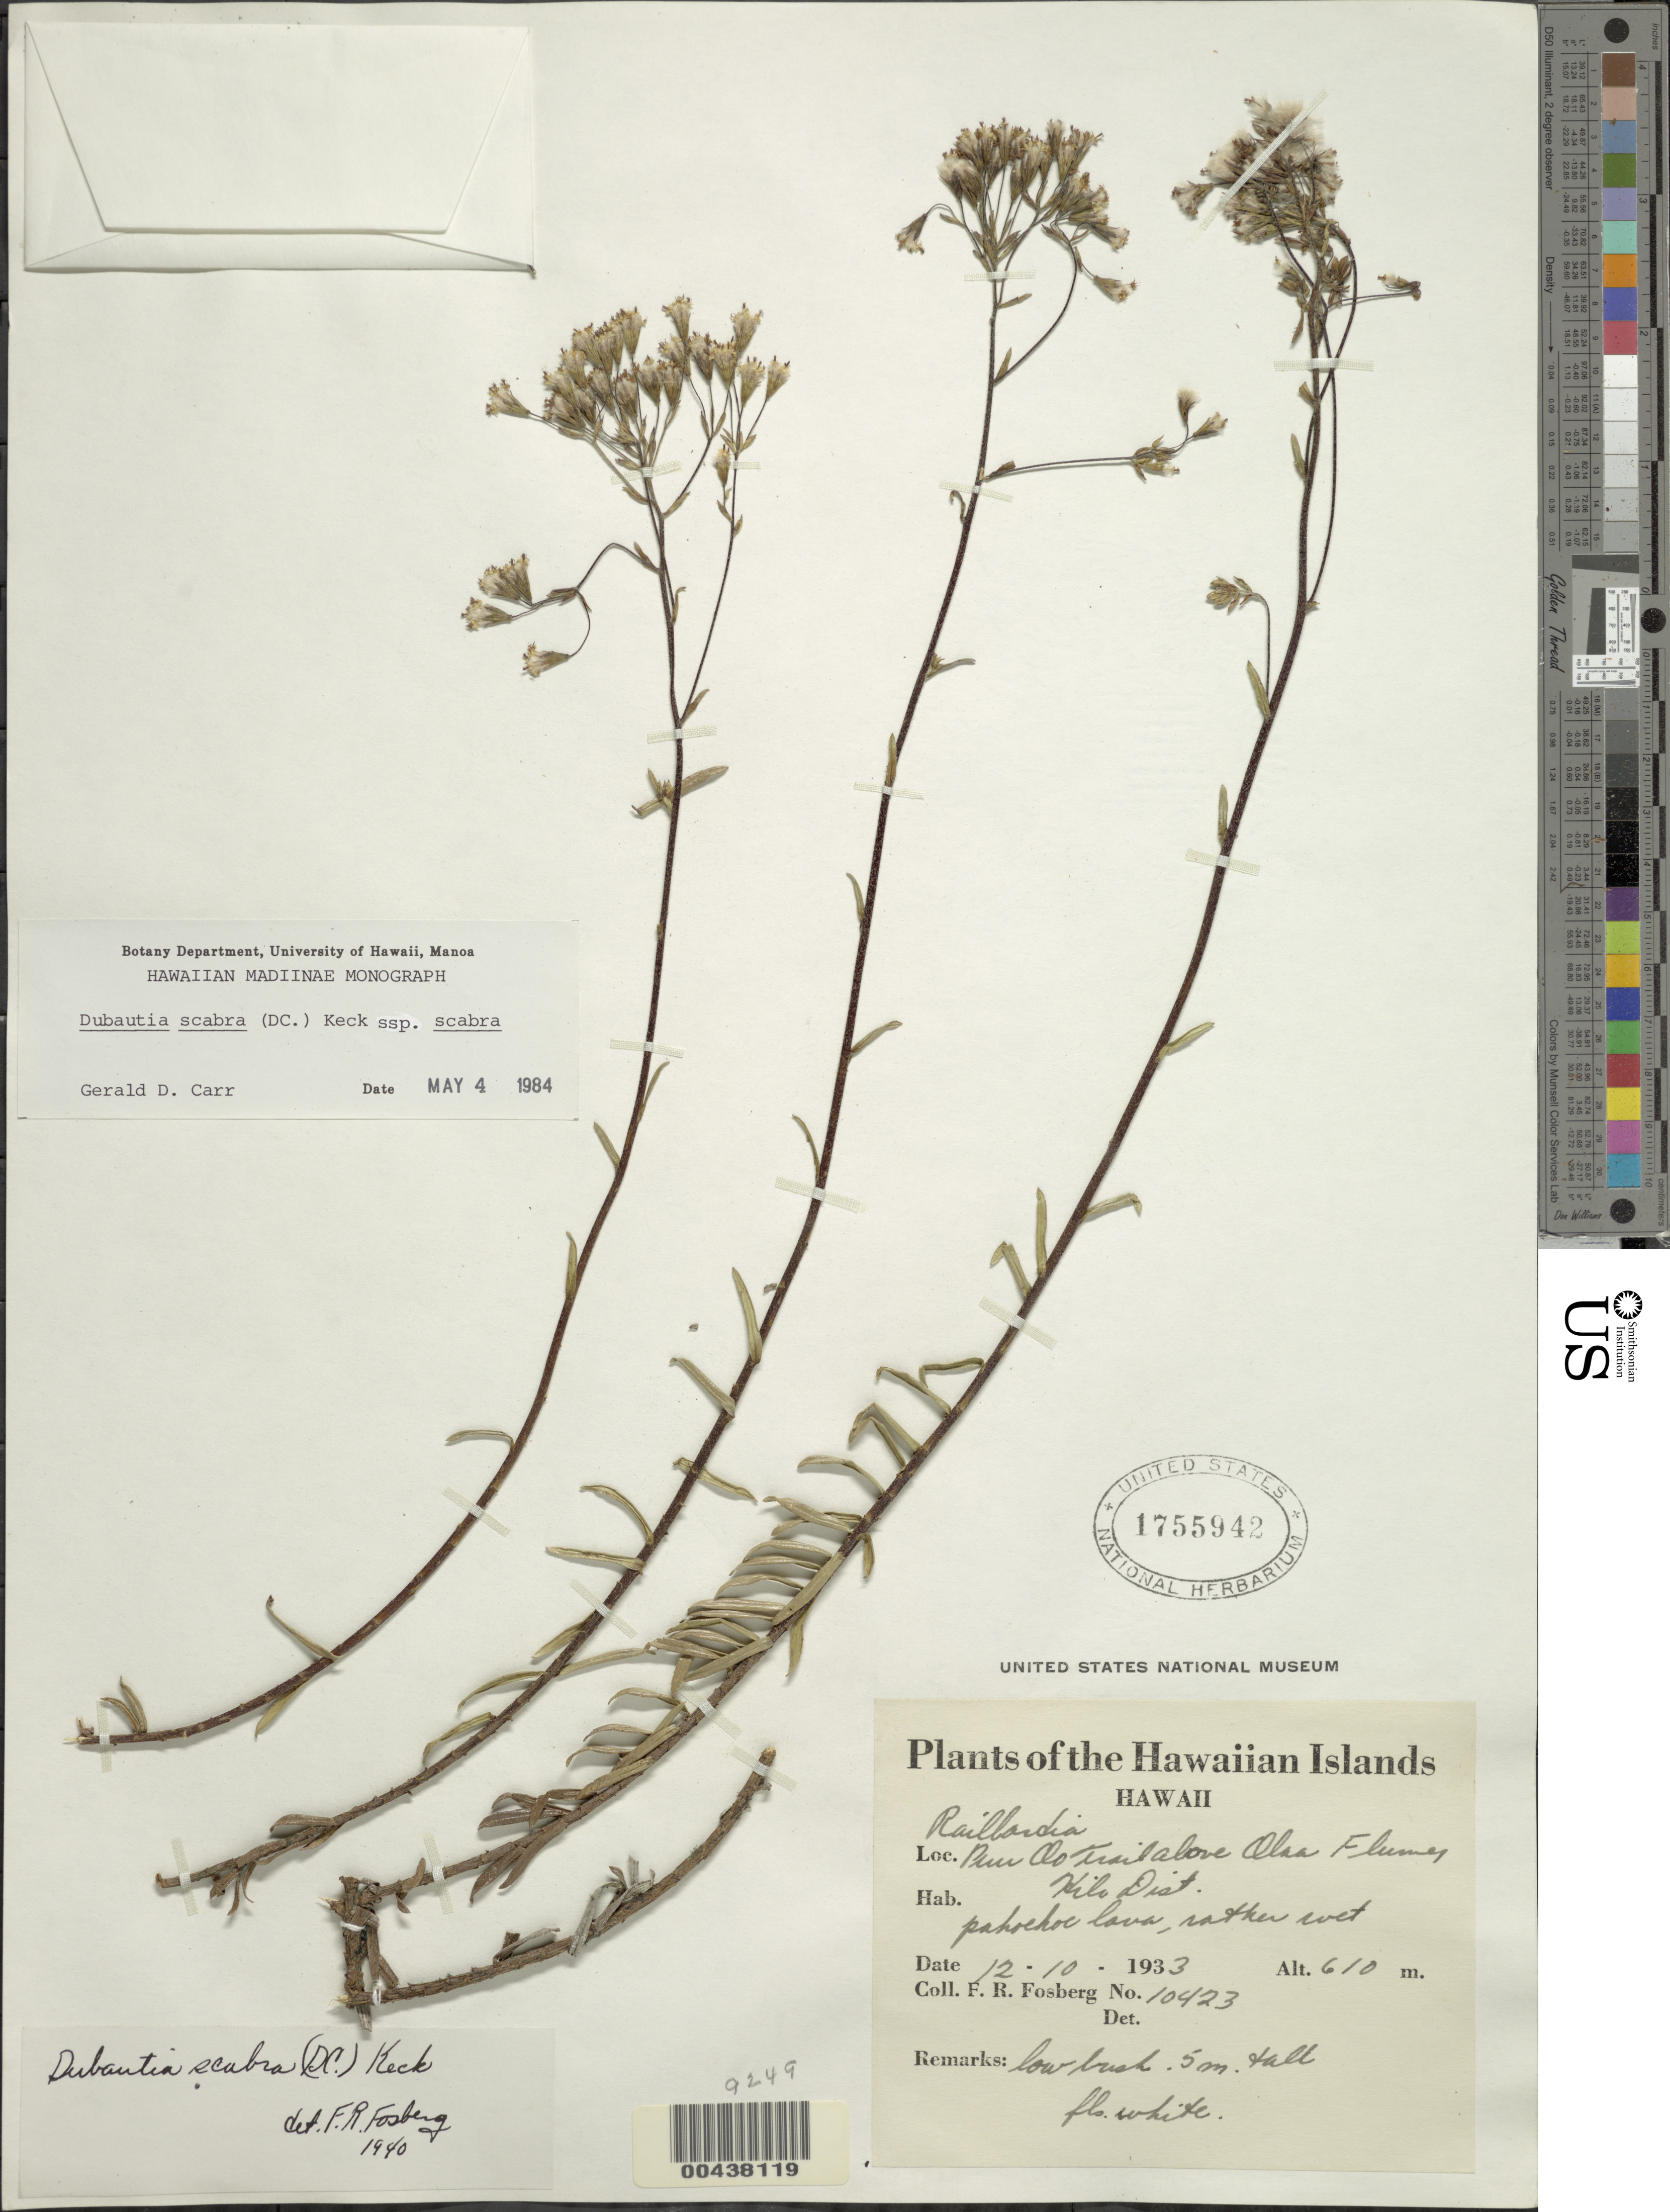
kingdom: Plantae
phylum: Tracheophyta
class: Magnoliopsida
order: Asterales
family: Asteraceae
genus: Dubautia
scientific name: Dubautia scabra subsp. scabra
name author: (DC.) D.D. Keck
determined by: Carr, G. D.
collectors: F. R. Fosberg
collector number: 10423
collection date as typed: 12 Oct 1933 or 10 Dec 1933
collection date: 1933-10-12 or 1933-12-10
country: United States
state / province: Hawaii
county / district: Hawaii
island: Hawaii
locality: Puu Oo Trail above Olaa Flume, Kilo Dist.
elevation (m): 610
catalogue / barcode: US 1755942